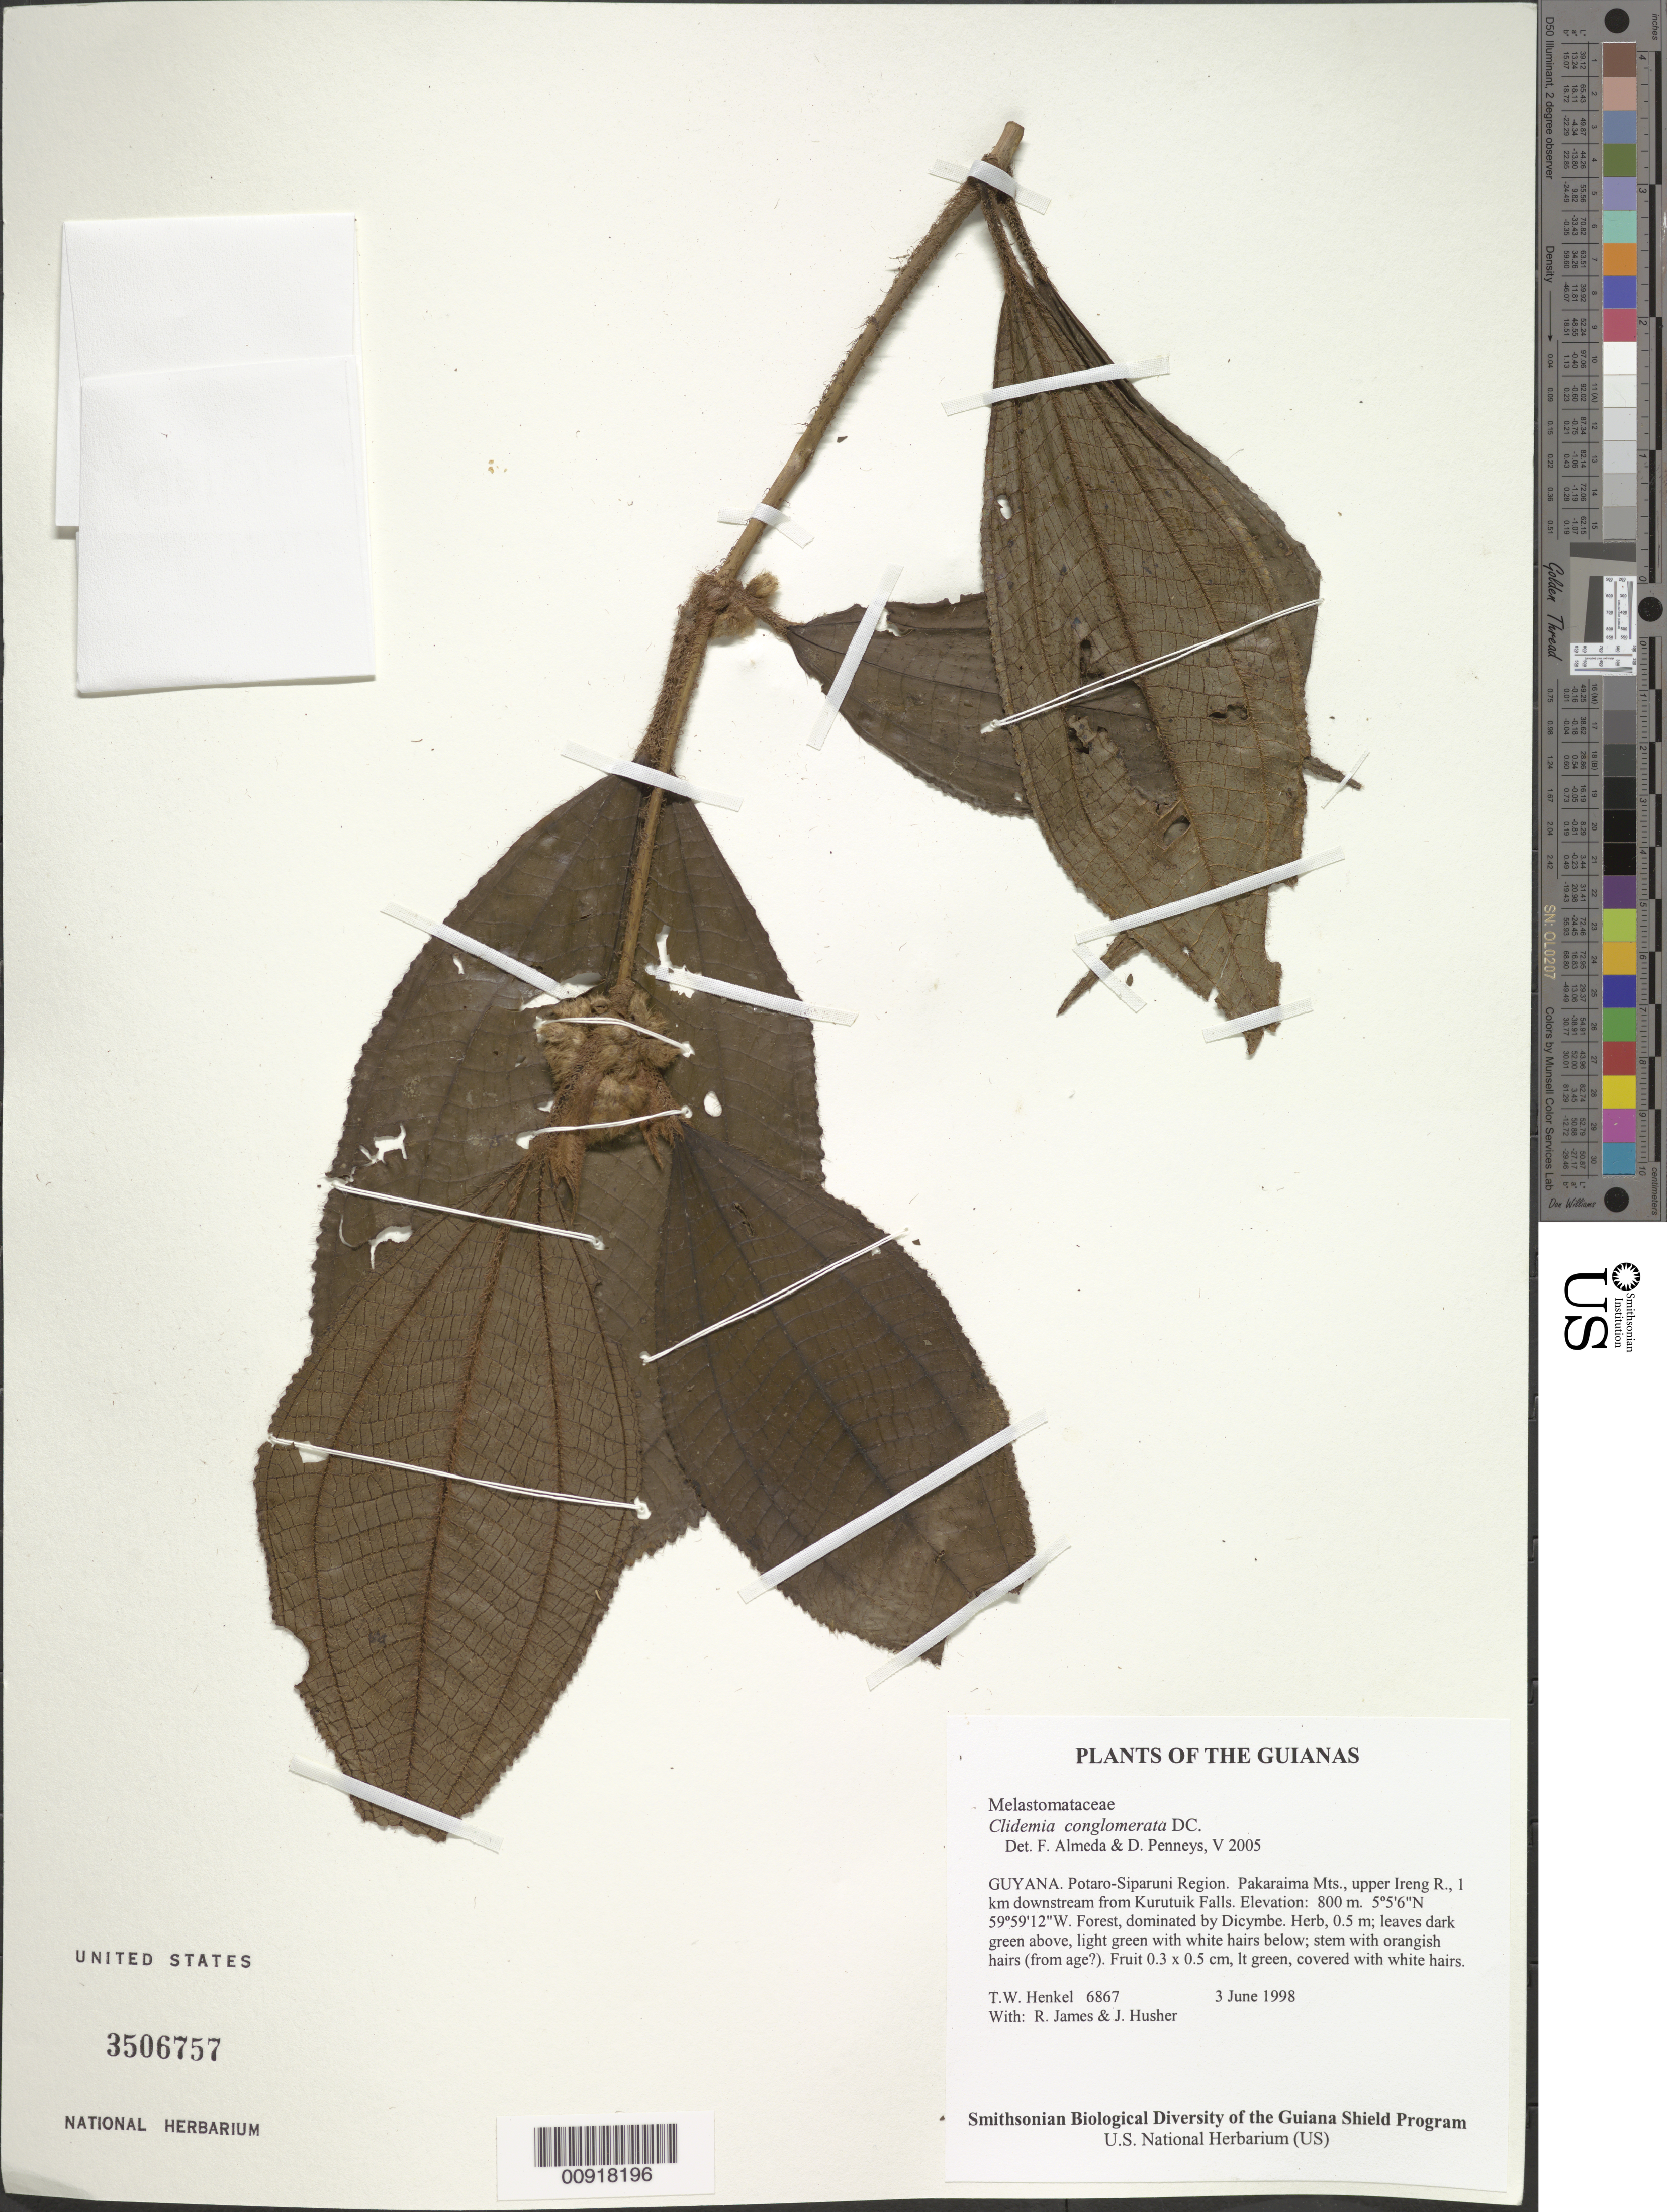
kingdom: Plantae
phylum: Tracheophyta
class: Magnoliopsida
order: Myrtales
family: Melastomataceae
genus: Clidemia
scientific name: Clidemia conglomerata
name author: DC.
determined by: Almeda, F.; Penneys, D. S.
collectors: T. Henkel, R. James & J. Husher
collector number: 6867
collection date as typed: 3 June 1998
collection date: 1998-06-03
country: Guyana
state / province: Potaro-Siparuni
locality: Pakaraima Mts., upper Ireng R., 1 km downstream from Kurutuik Falls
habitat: Forest, dominated by Dicymbe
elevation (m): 800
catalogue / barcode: US 3506757